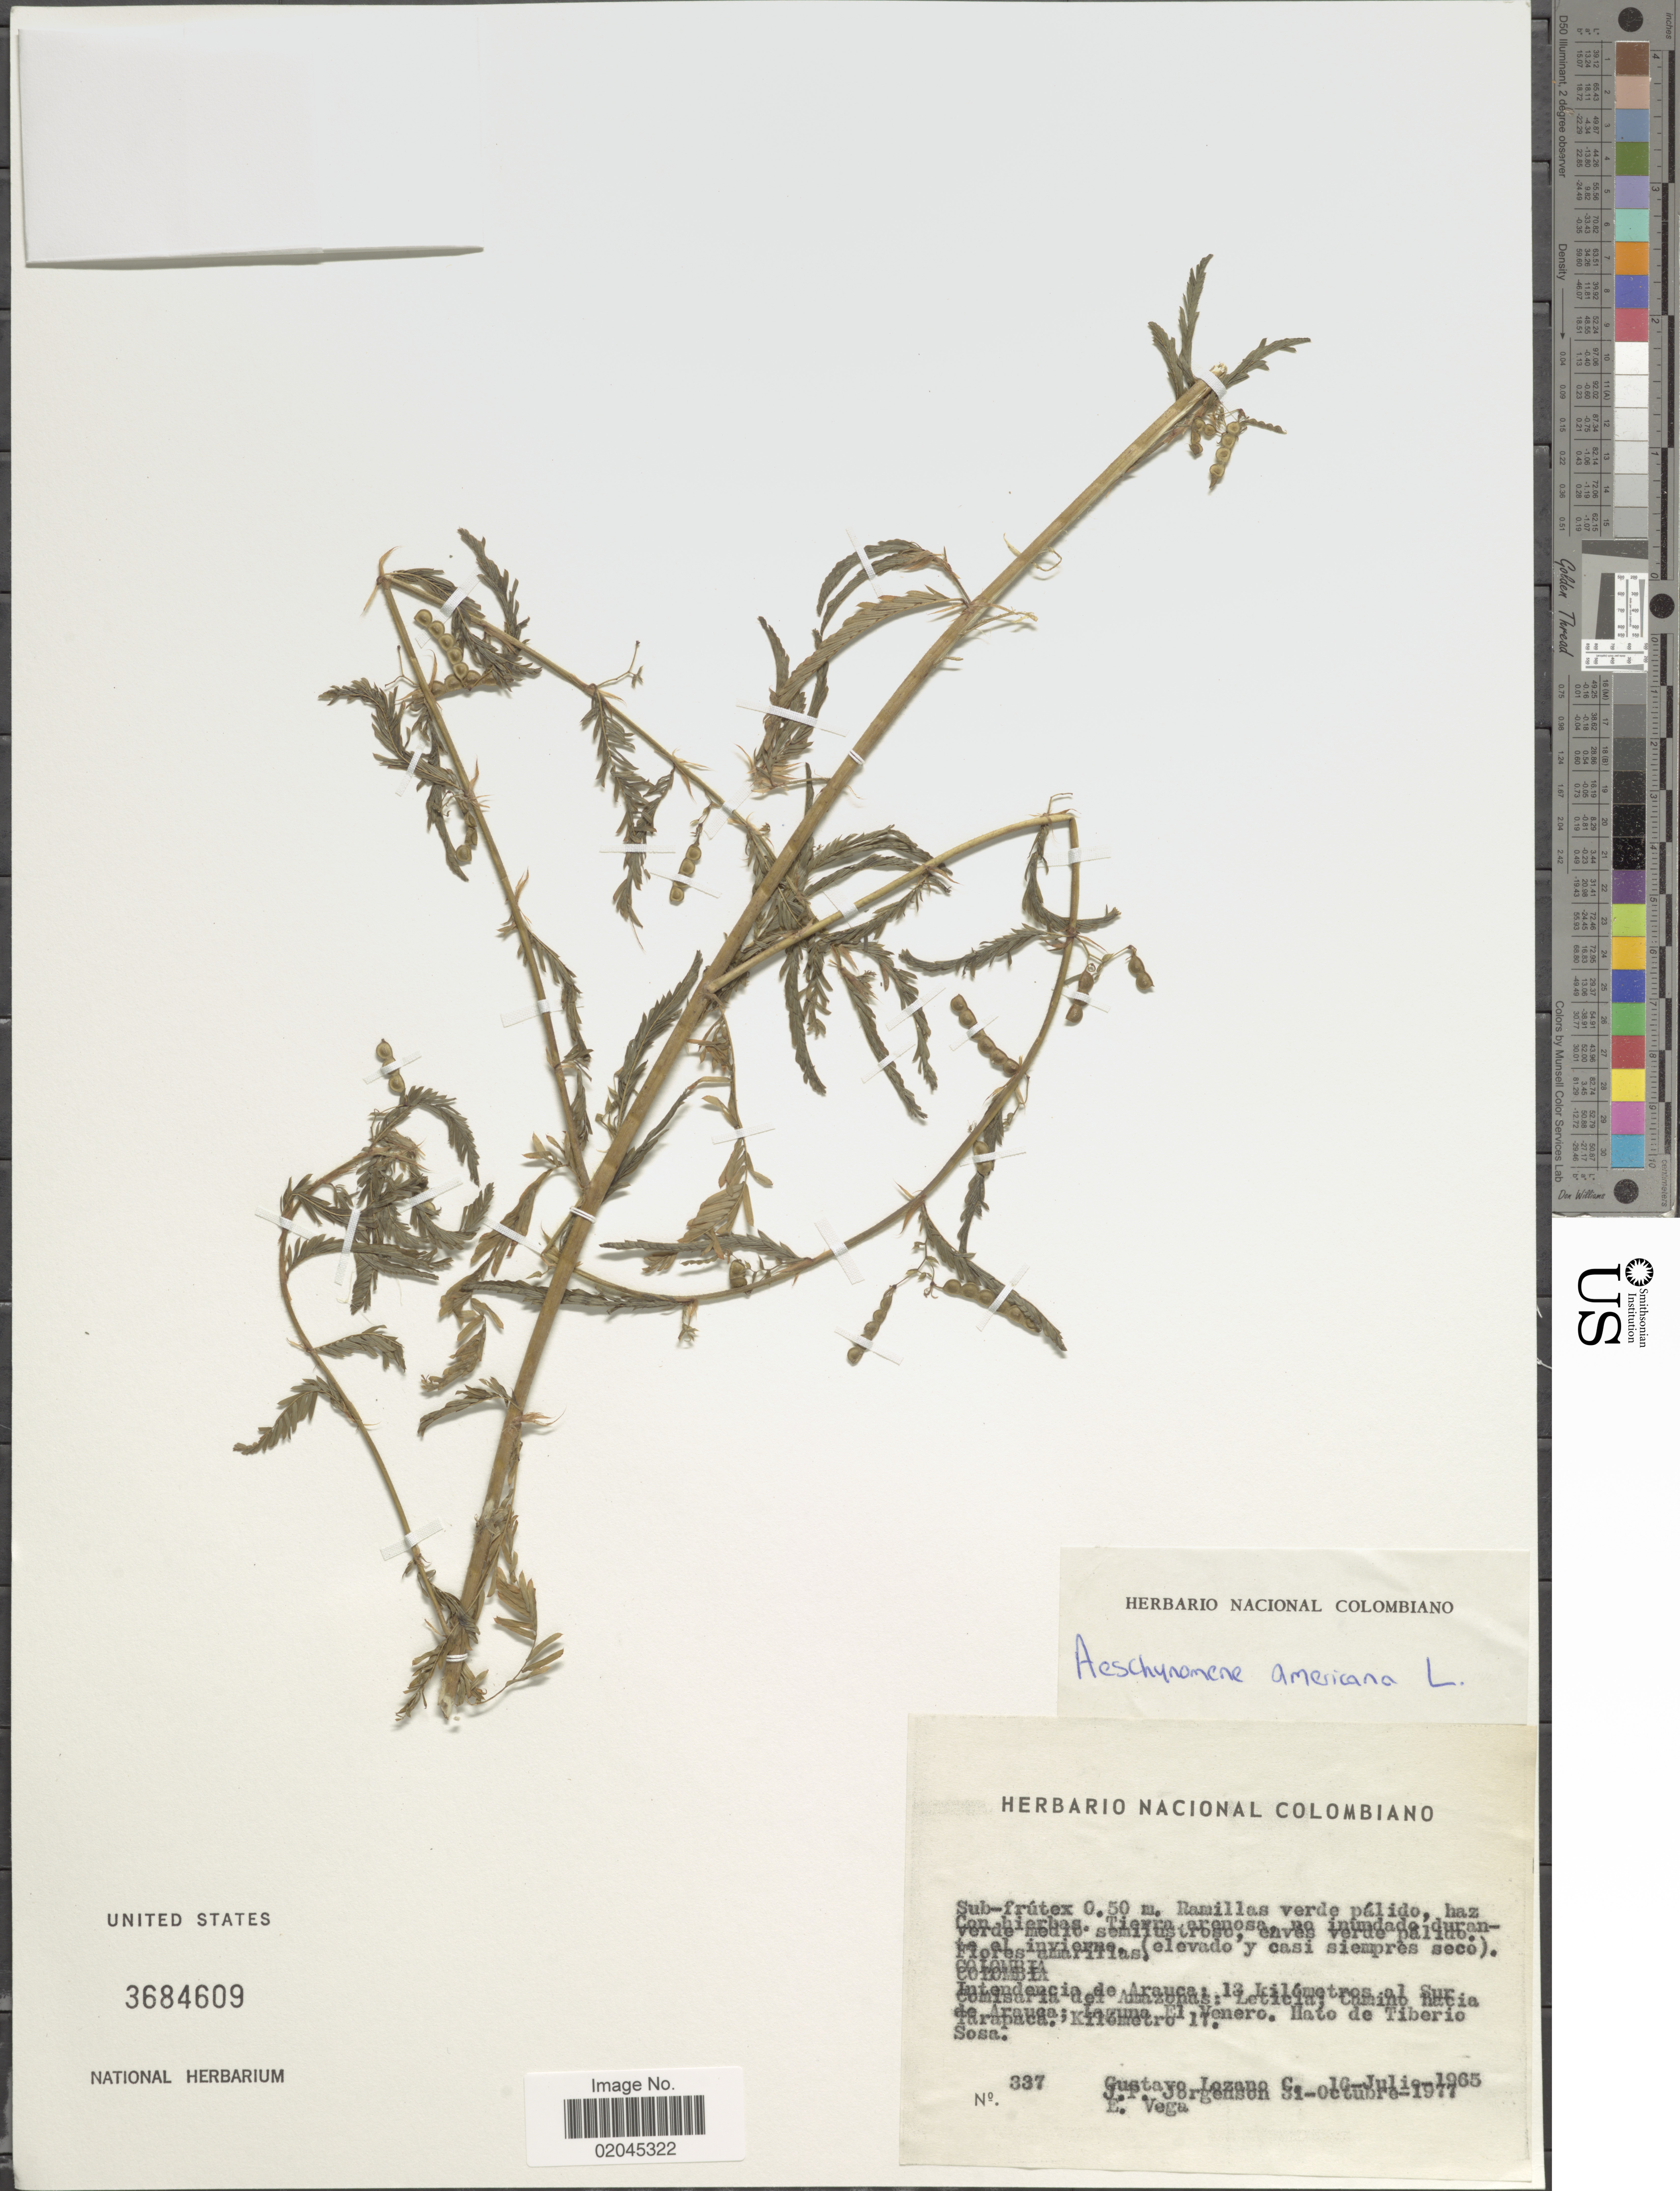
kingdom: Plantae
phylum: Tracheophyta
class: Magnoliopsida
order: Fabales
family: Fabaceae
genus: Aeschynomene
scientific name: Aeschynomene americana var. americana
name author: L.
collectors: G. Lozano-Contreras, Jorgensen, -- & E. Vega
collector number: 337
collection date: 1965-07-10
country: Colombia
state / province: Arauca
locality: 13 kilómetros al Sur Comisaria del Amazonas; Leticia; Camino hacia de Arauca; laguna El Venero. Hato de Tiberio Sosa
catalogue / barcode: US 3684609